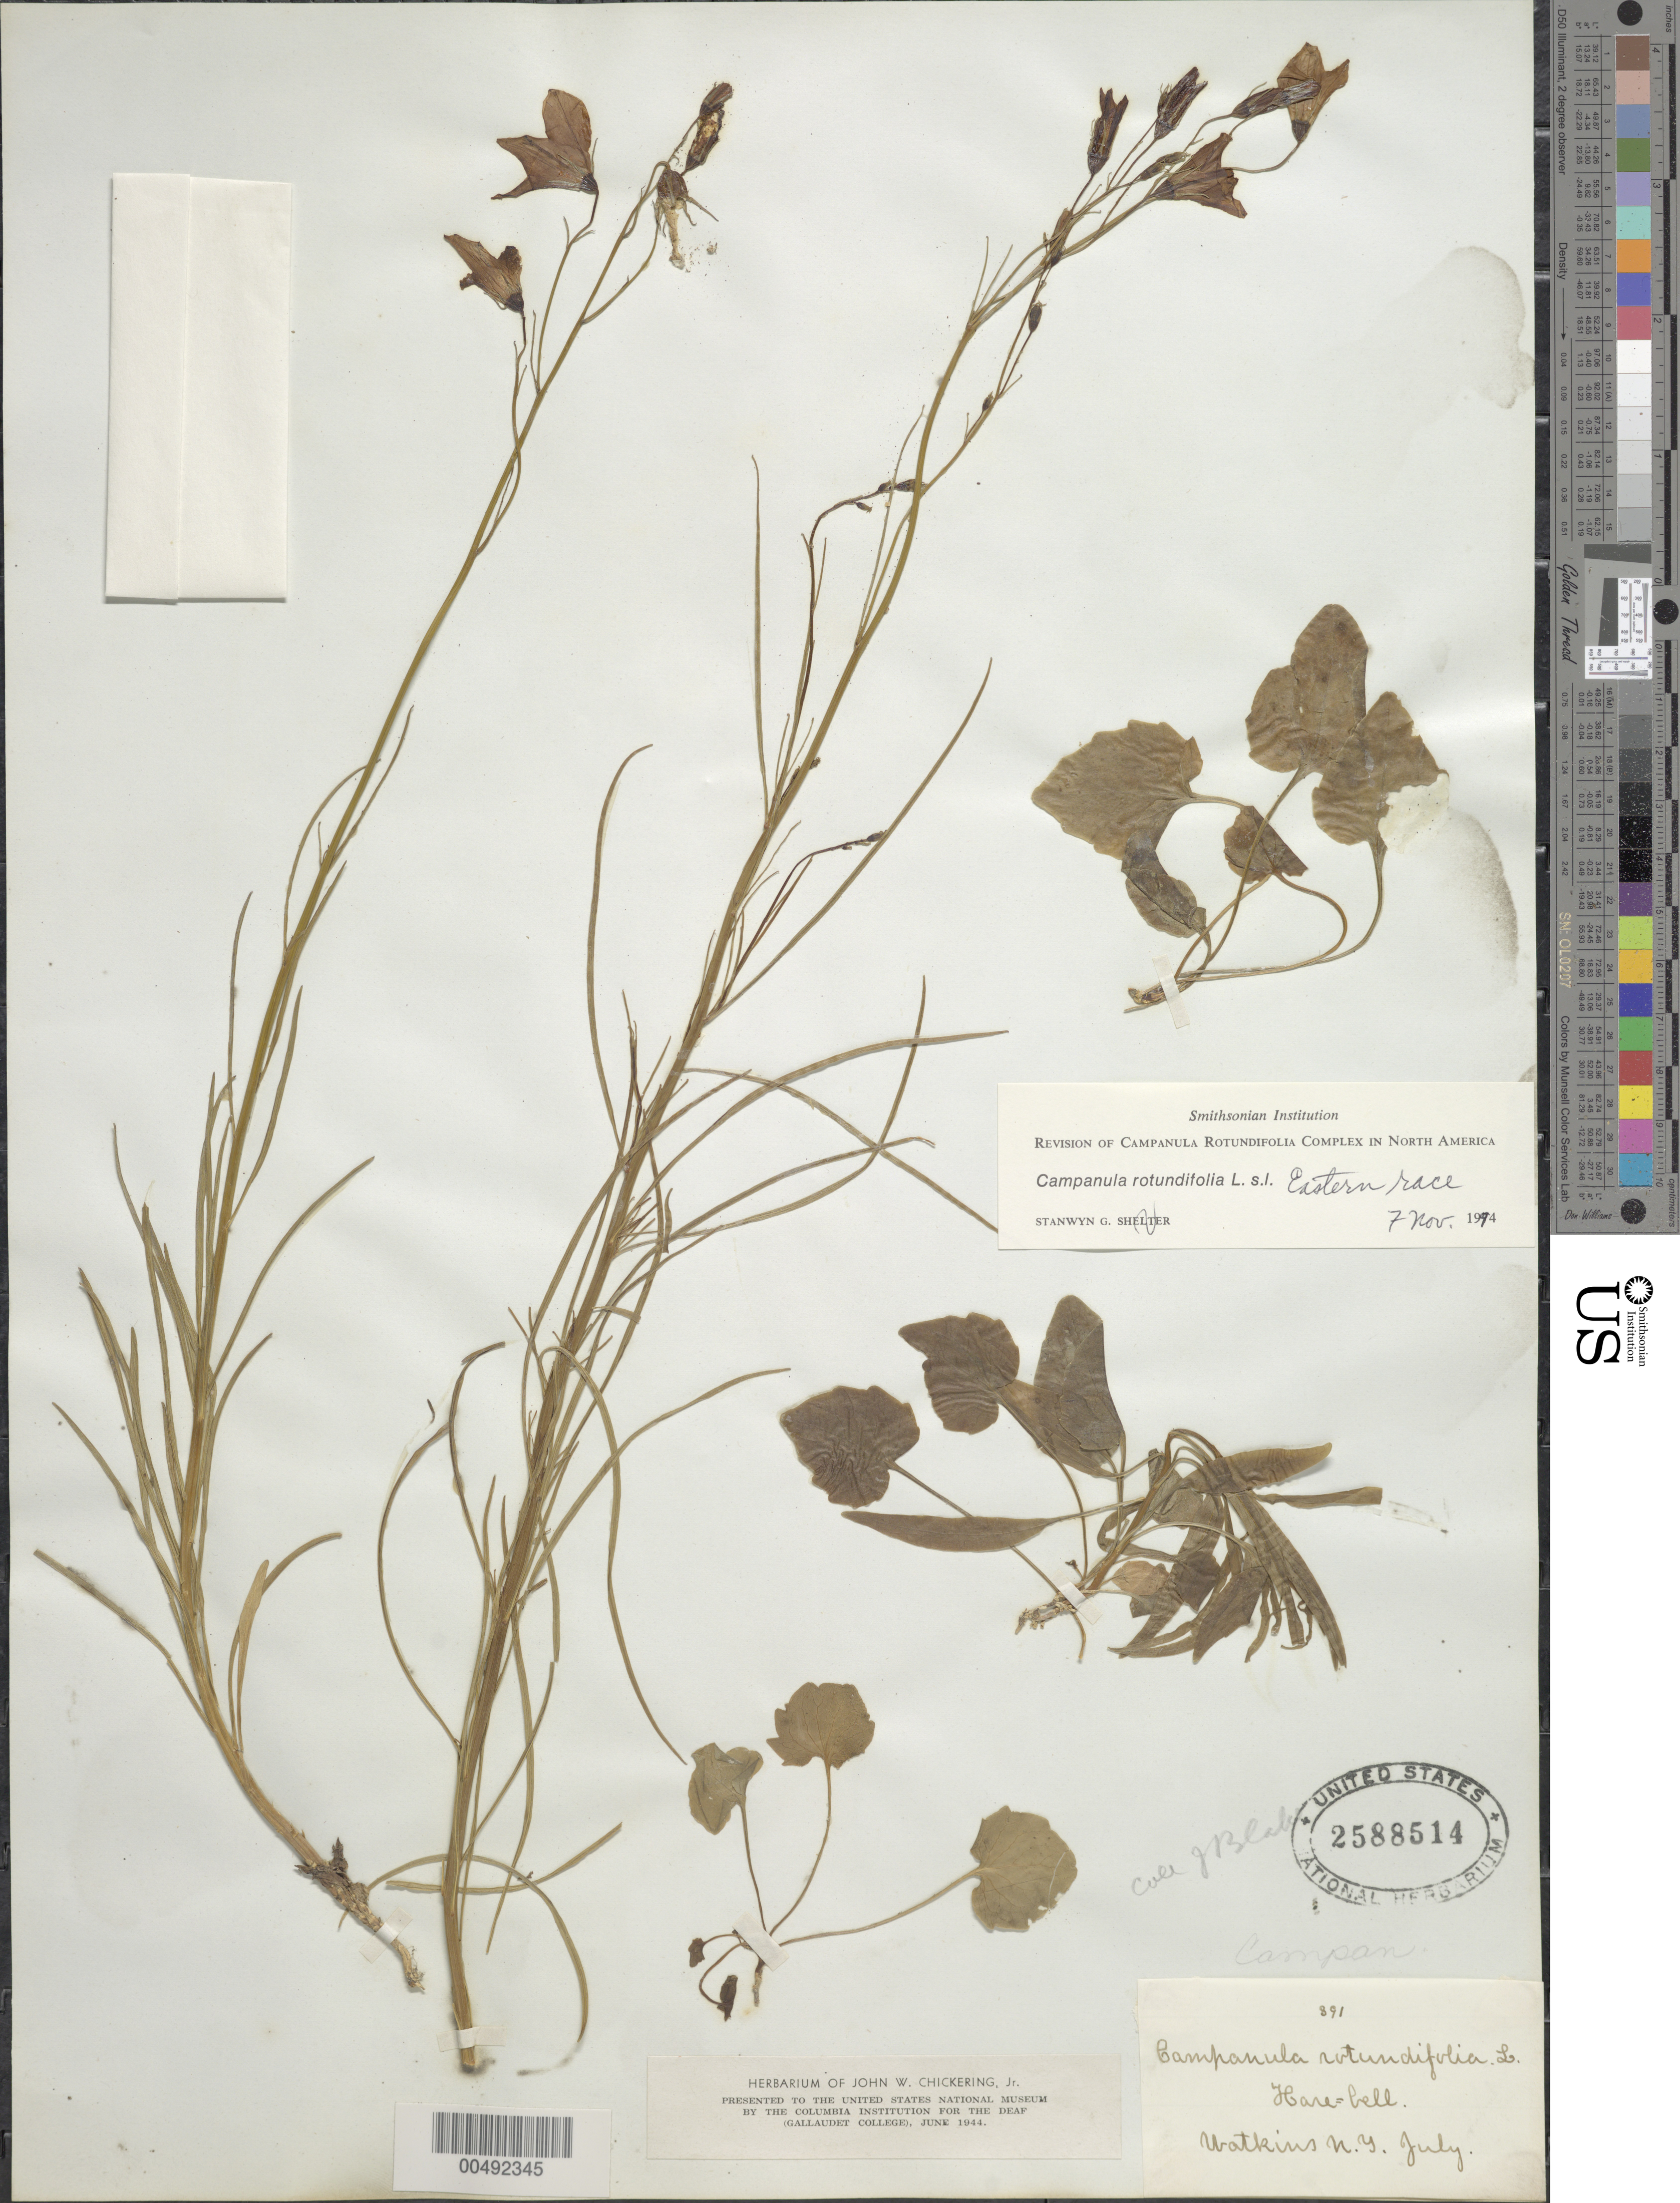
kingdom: Plantae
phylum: Tracheophyta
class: Magnoliopsida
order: Asterales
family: Campanulaceae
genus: Campanula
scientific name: Campanula rotundifolia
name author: L.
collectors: J. Blake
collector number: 891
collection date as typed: Jul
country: United States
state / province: New York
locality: Watkins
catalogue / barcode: US 2588514